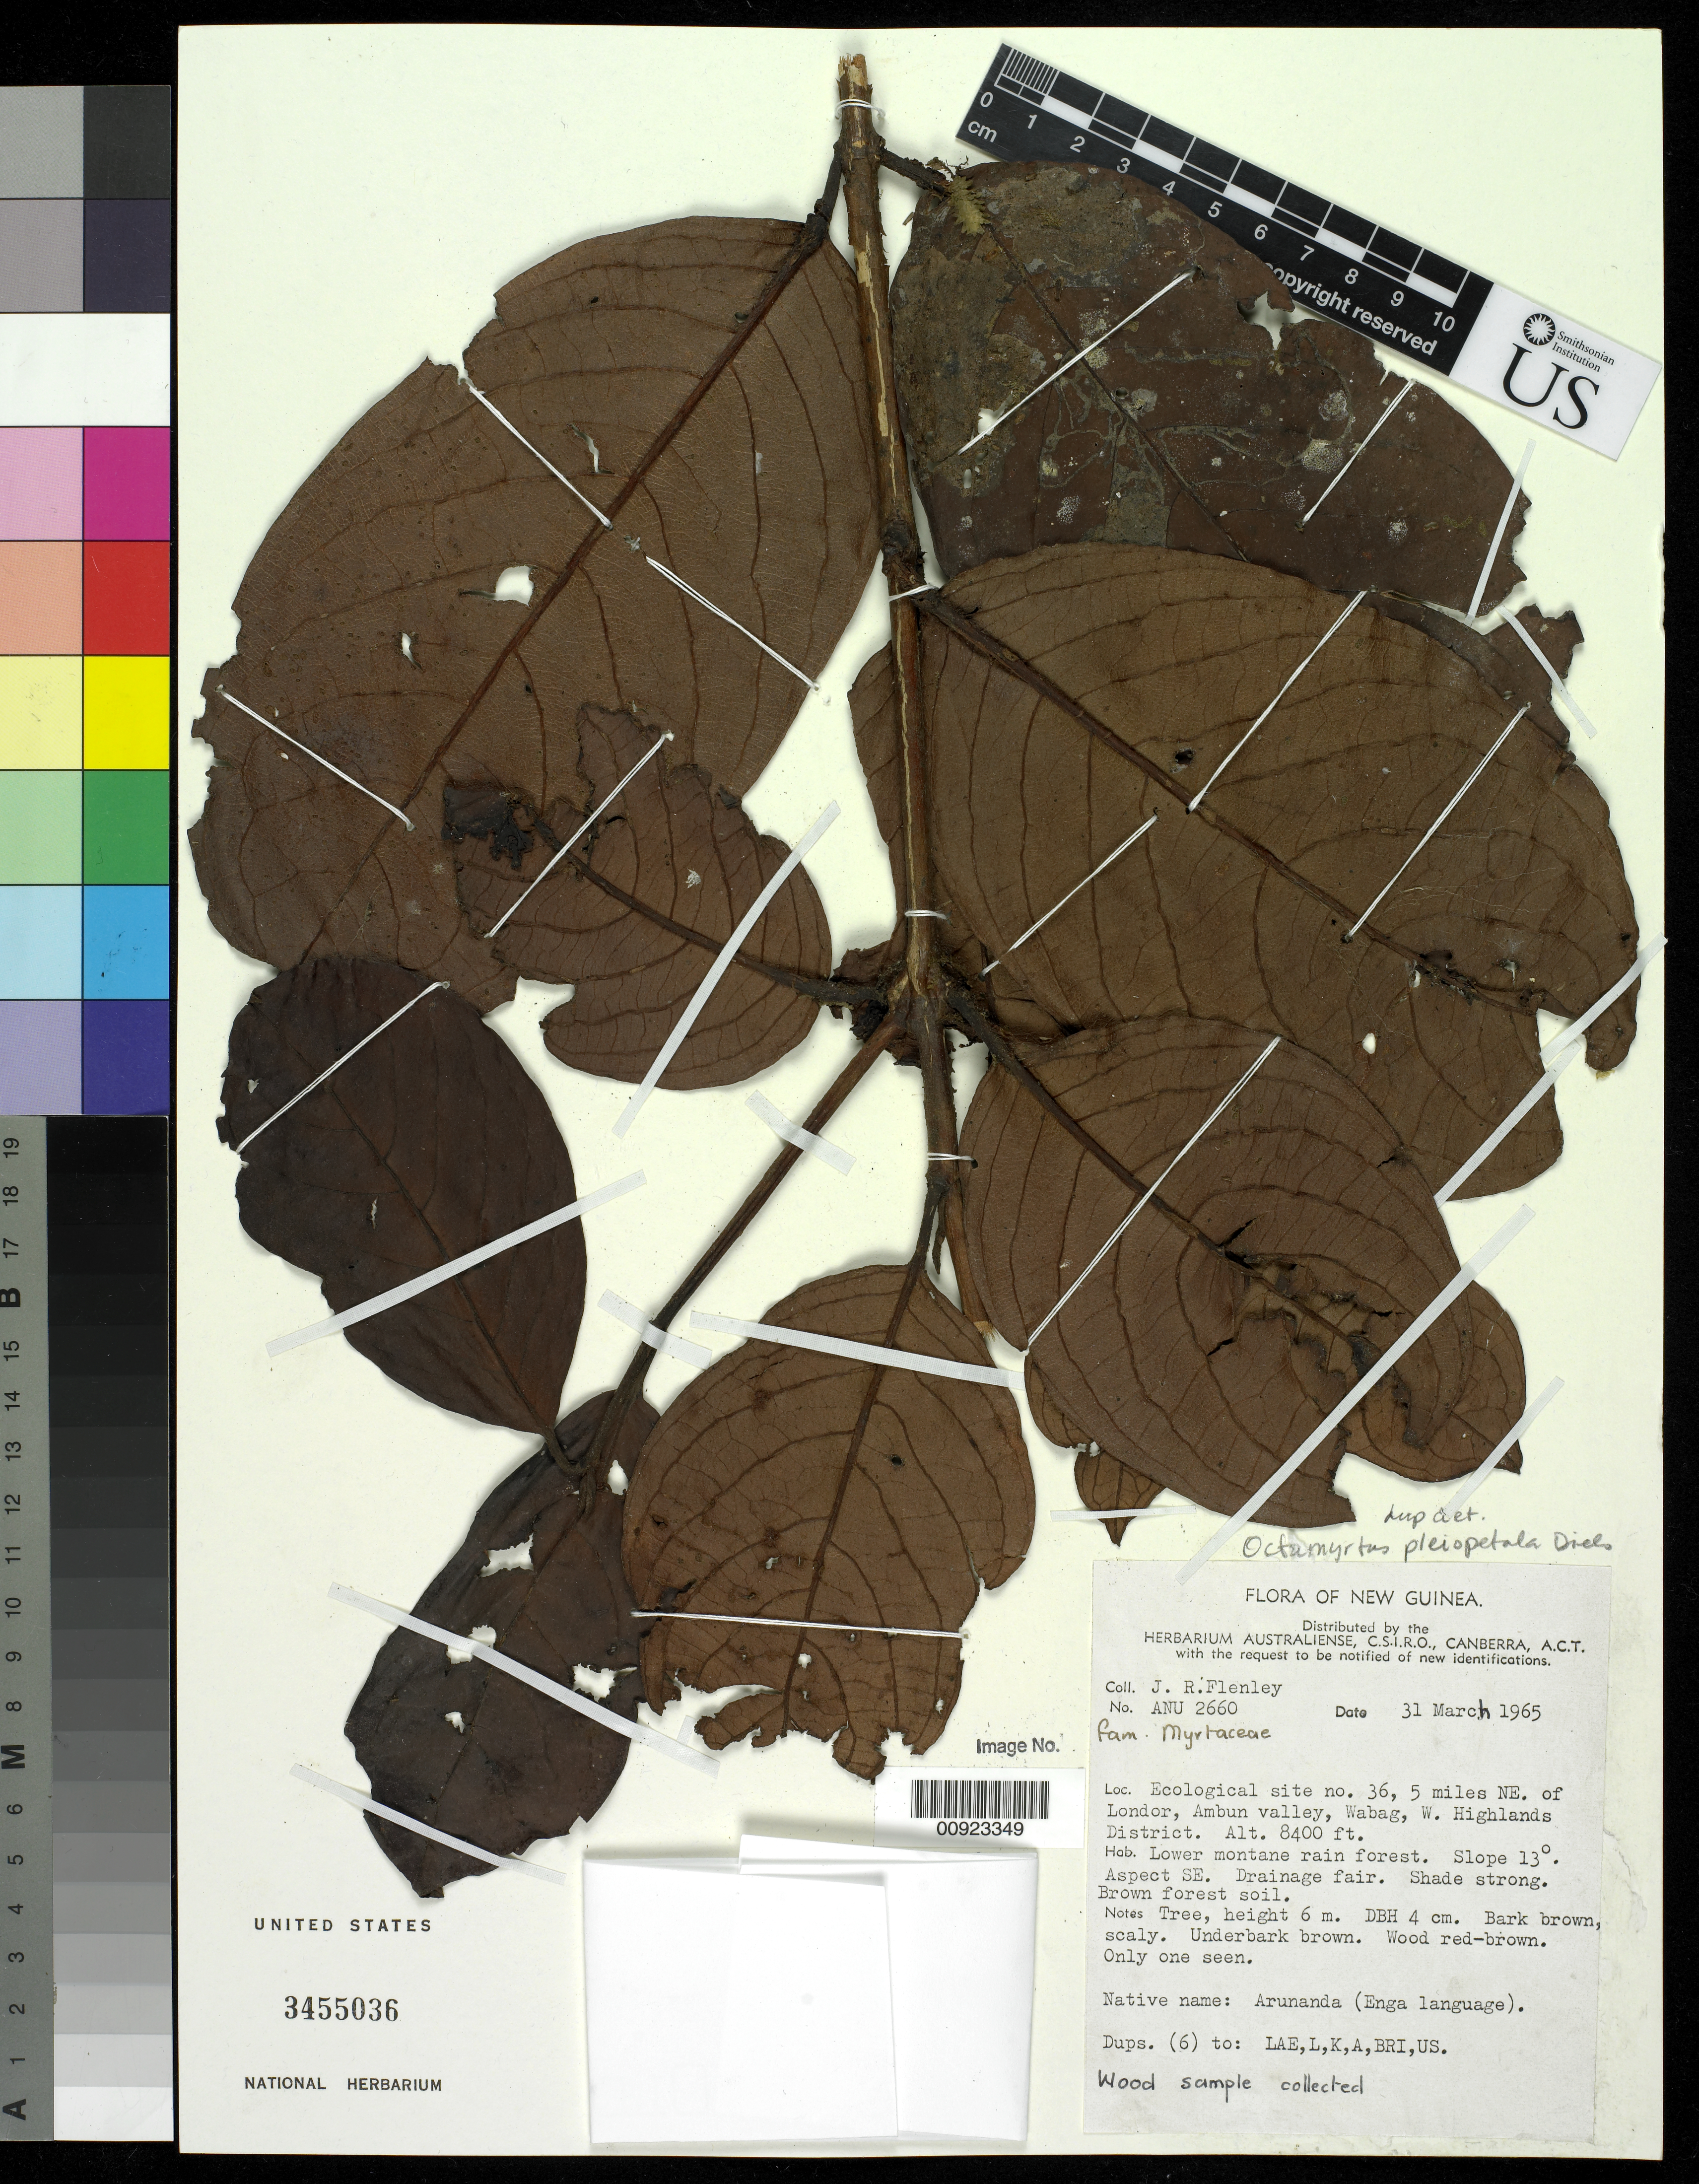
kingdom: Plantae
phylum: Tracheophyta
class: Magnoliopsida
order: Myrtales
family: Myrtaceae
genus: Octamyrtus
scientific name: Octamyrtus pleiopetala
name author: Diels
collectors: J. Flenley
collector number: ANU 2660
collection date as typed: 31 Mar 1965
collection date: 1965-03-31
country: Papua New Guinea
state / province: Enga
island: New Guinea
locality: Ambun Valley, Wabag, 5 miles NE of Londor, Ecological site no. 36.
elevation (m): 2560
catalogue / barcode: US 3455036